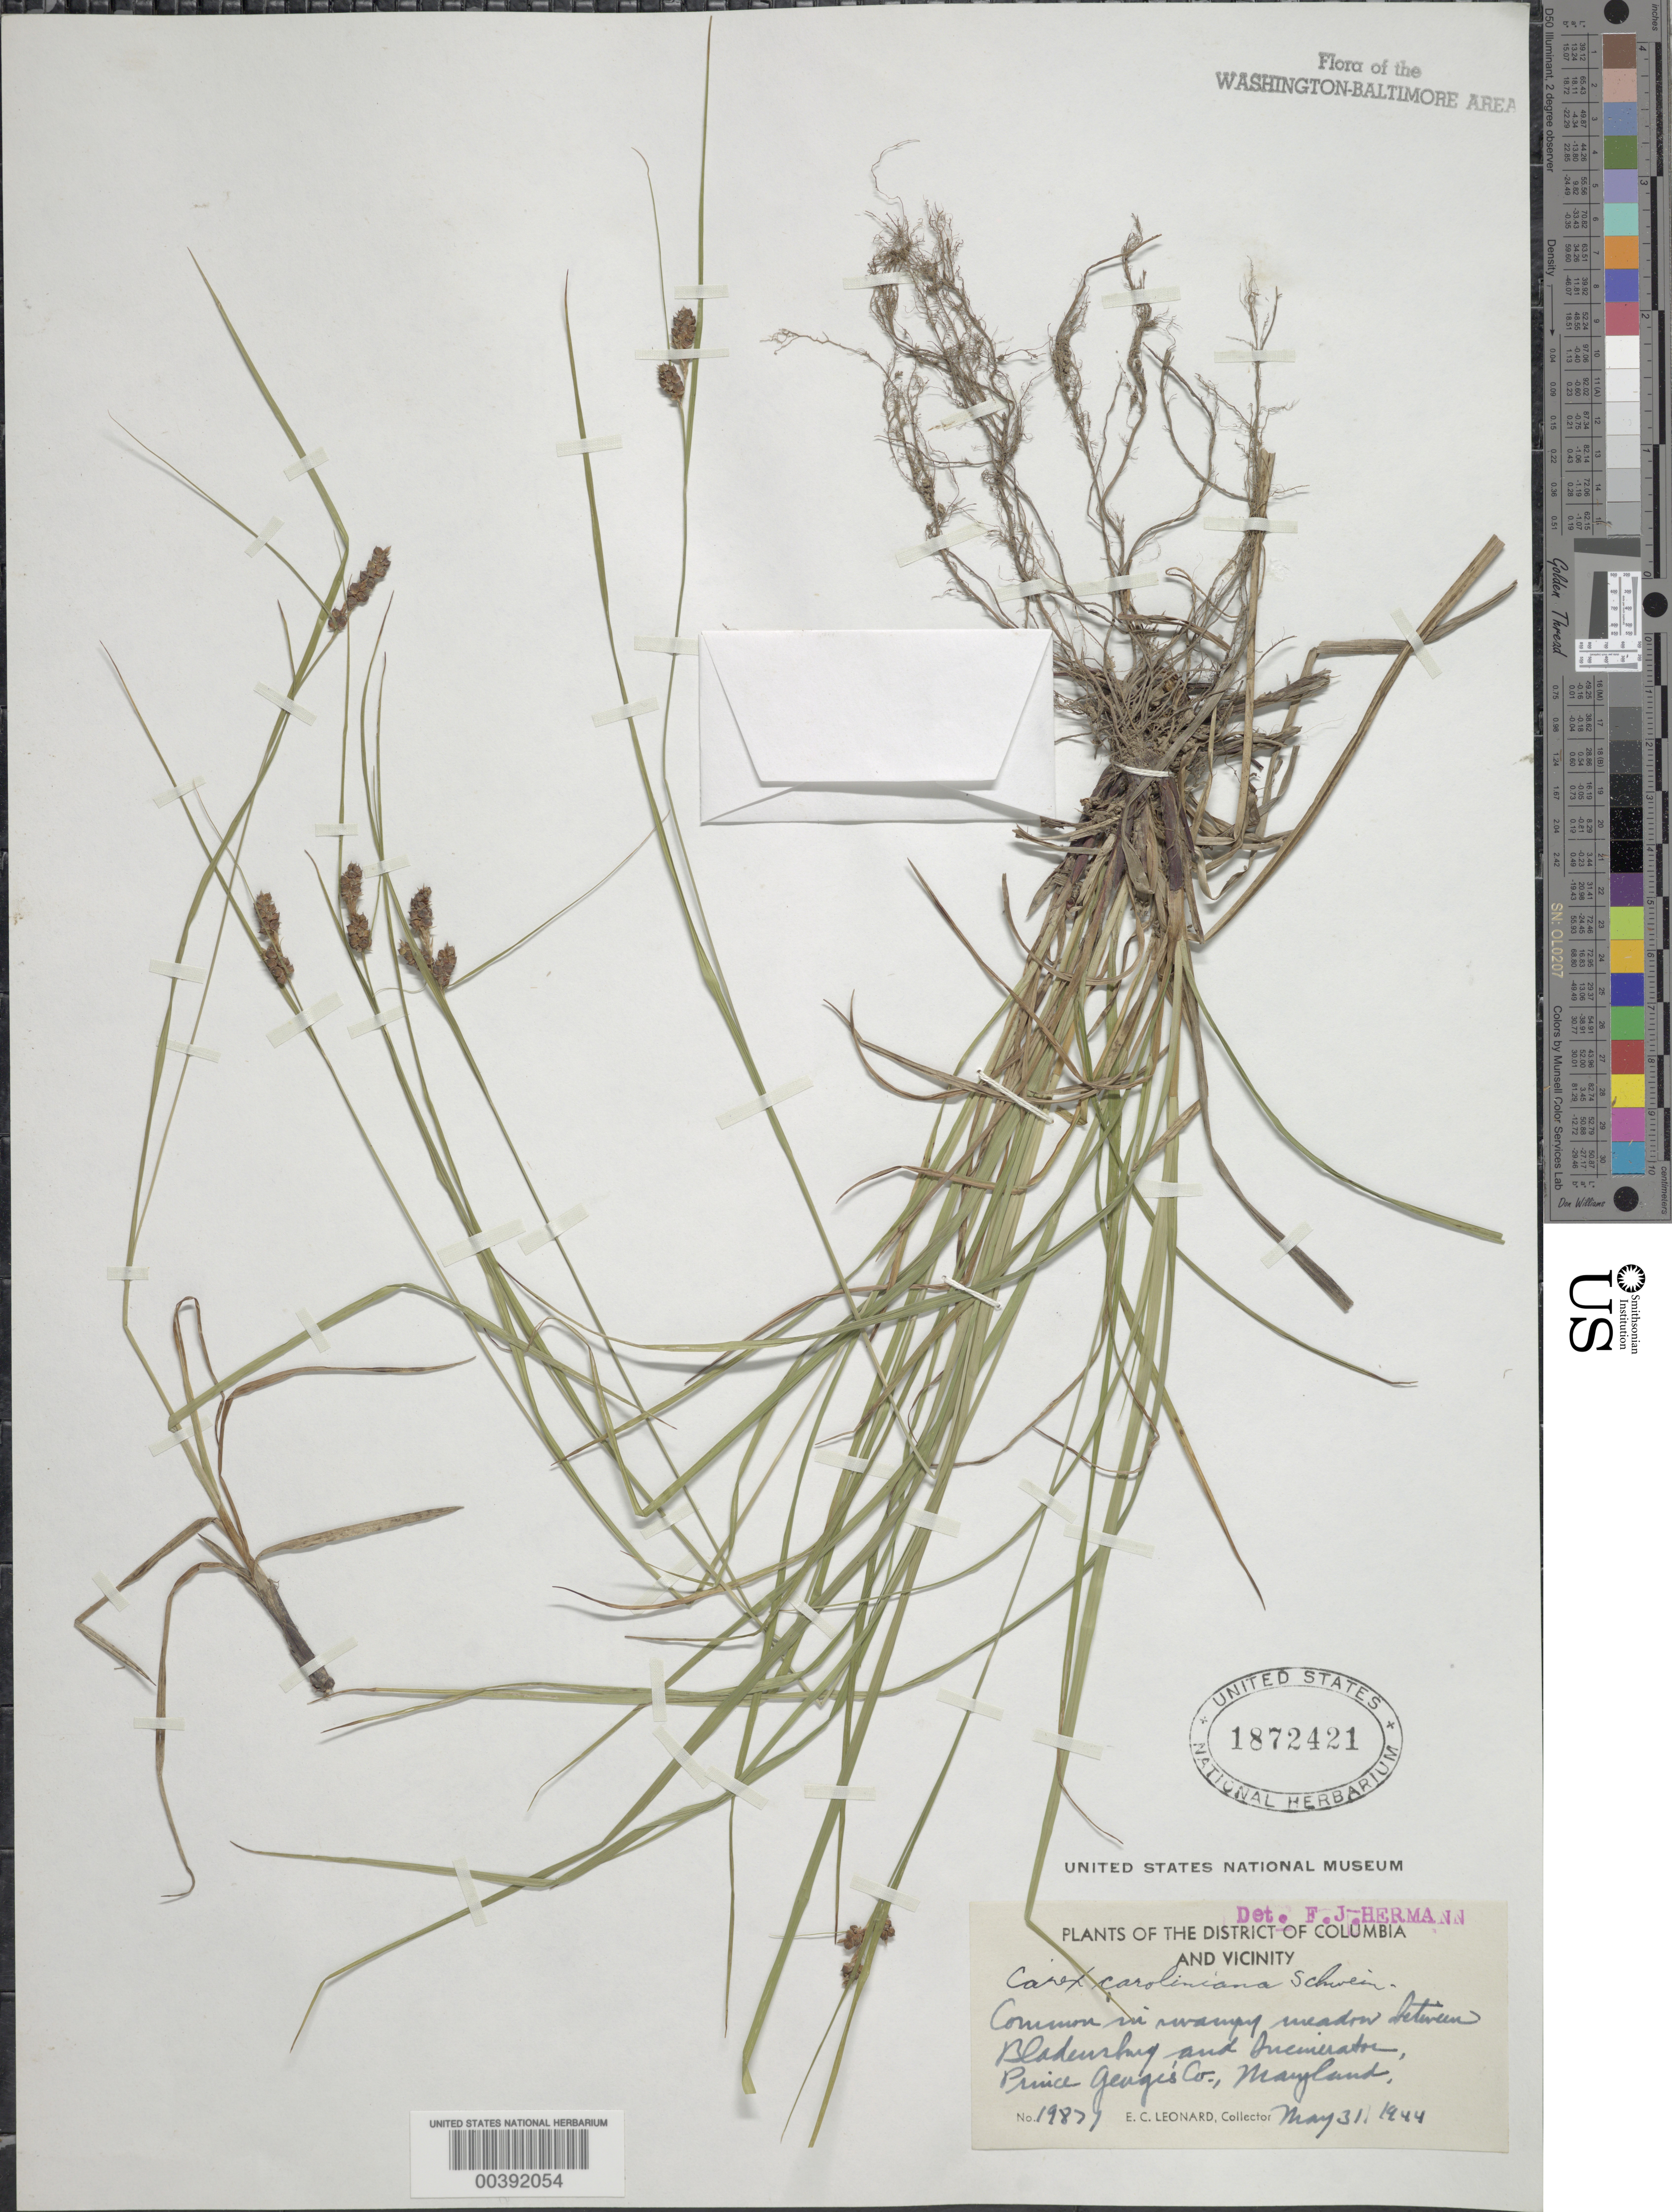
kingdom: Plantae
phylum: Tracheophyta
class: Liliopsida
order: Poales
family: Cyperaceae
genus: Carex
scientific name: Carex caroliniana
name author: Schwein.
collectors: E. C. Leonard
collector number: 19871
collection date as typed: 31 May 1944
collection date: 1944-05-31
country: United States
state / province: Maryland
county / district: Prince George's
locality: between Bladensburg and Incinerator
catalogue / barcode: US 1872421